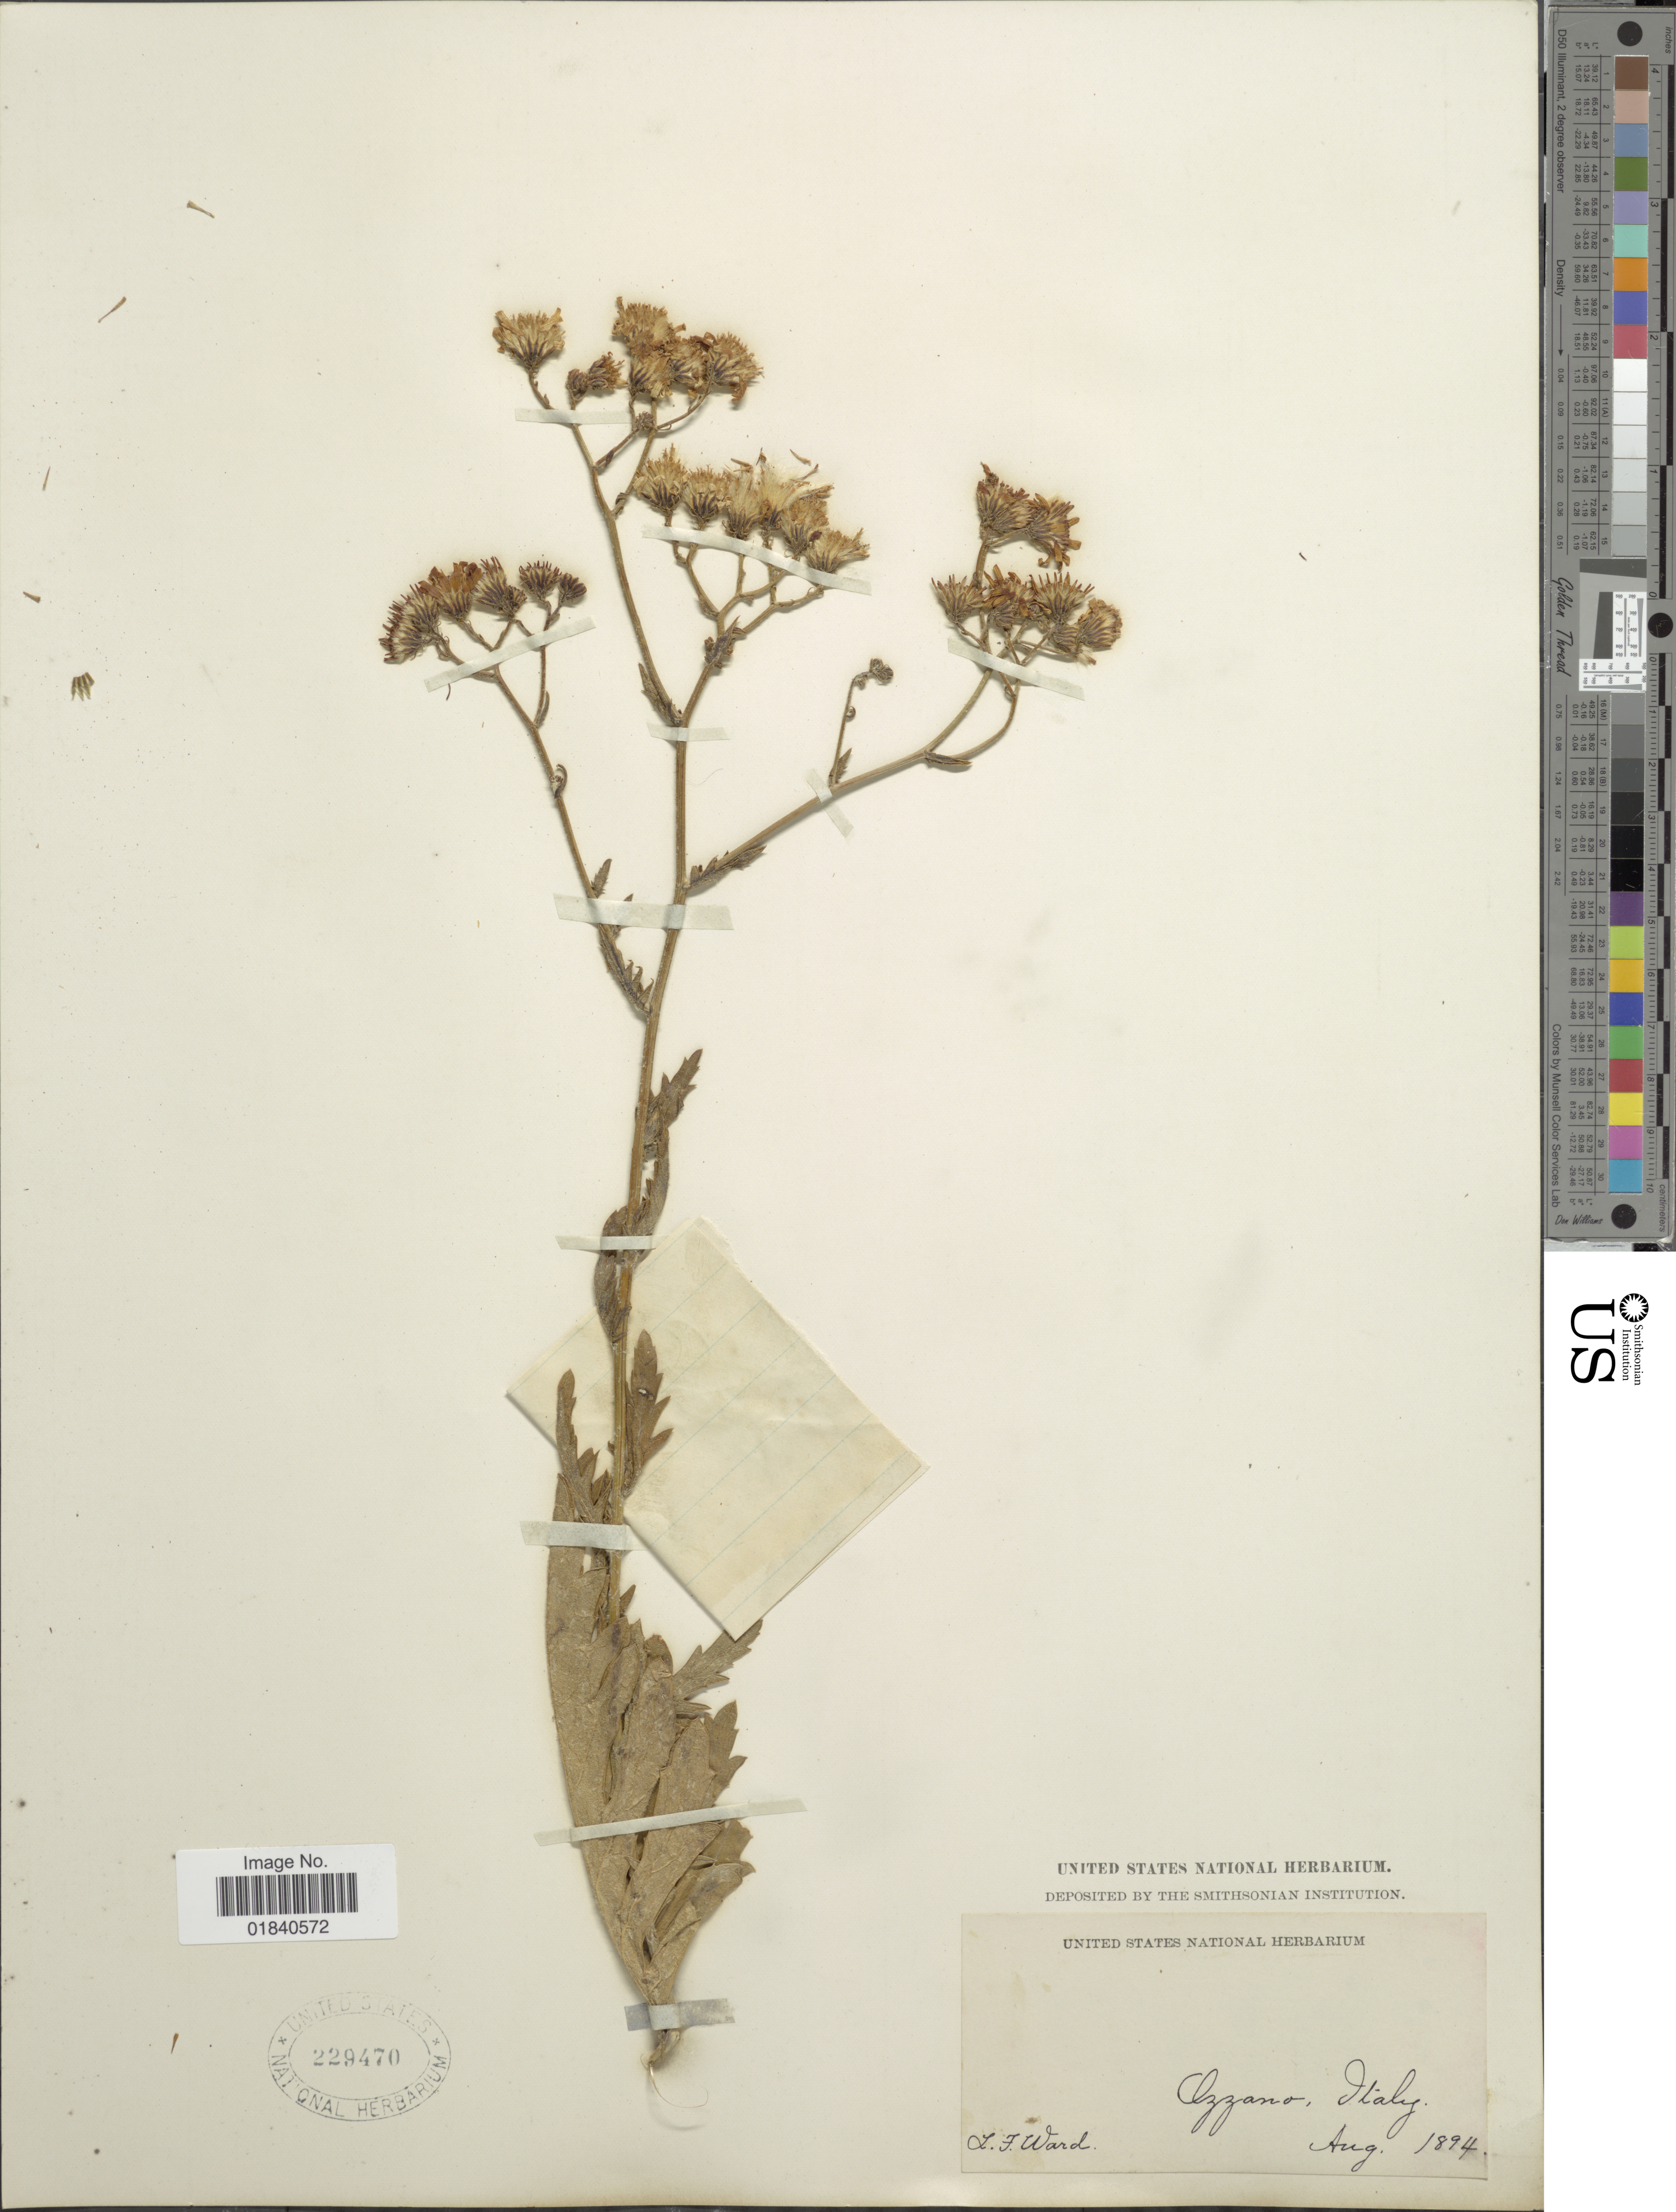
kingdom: Plantae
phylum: Tracheophyta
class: Magnoliopsida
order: Asterales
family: Asteraceae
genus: Jacobaea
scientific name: Jacobaea erucifolia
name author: (L.) G. Gaertn. et al.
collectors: L. Ward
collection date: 1894-08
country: Italy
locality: Izzano [interpreted]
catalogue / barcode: US 229470